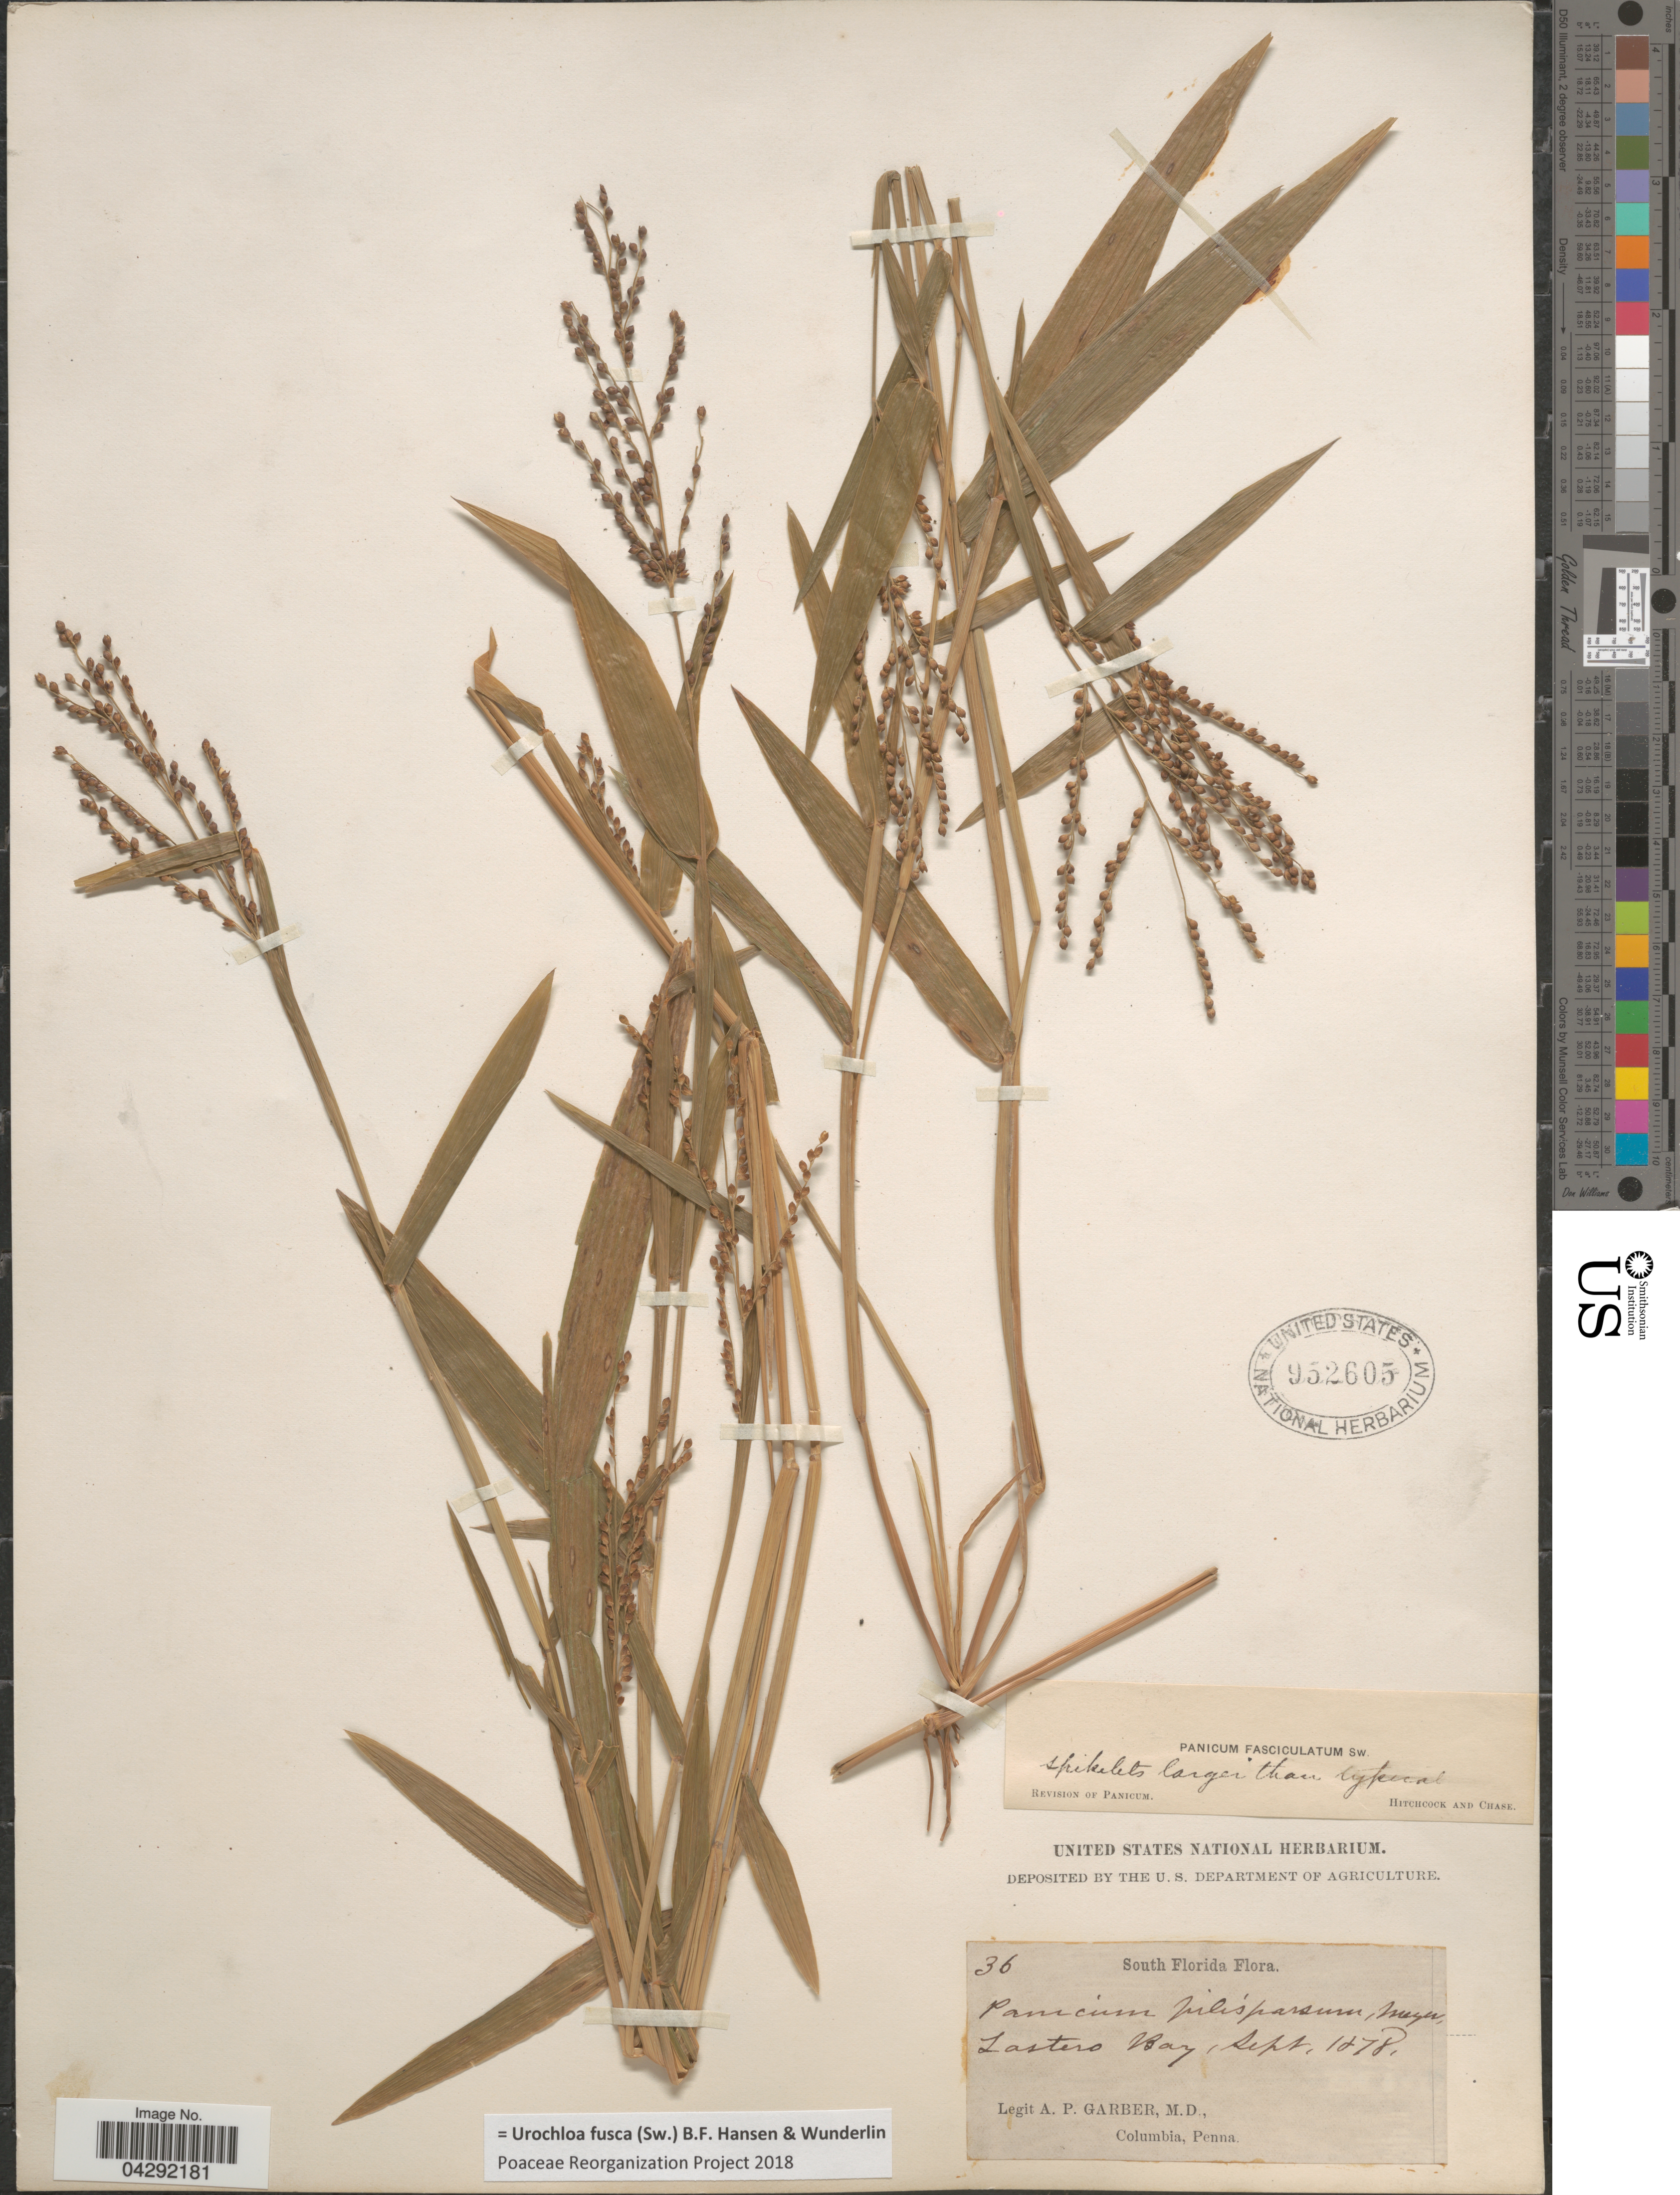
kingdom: Plantae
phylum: Tracheophyta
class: Liliopsida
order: Poales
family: Poaceae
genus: Urochloa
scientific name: Urochloa fusca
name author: (Sw.) B.F. Hansen & Wunderlin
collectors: A. P. Garber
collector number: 36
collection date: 1878-09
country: United States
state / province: Florida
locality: South Florida. Lastero Bay.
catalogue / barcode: US 952605